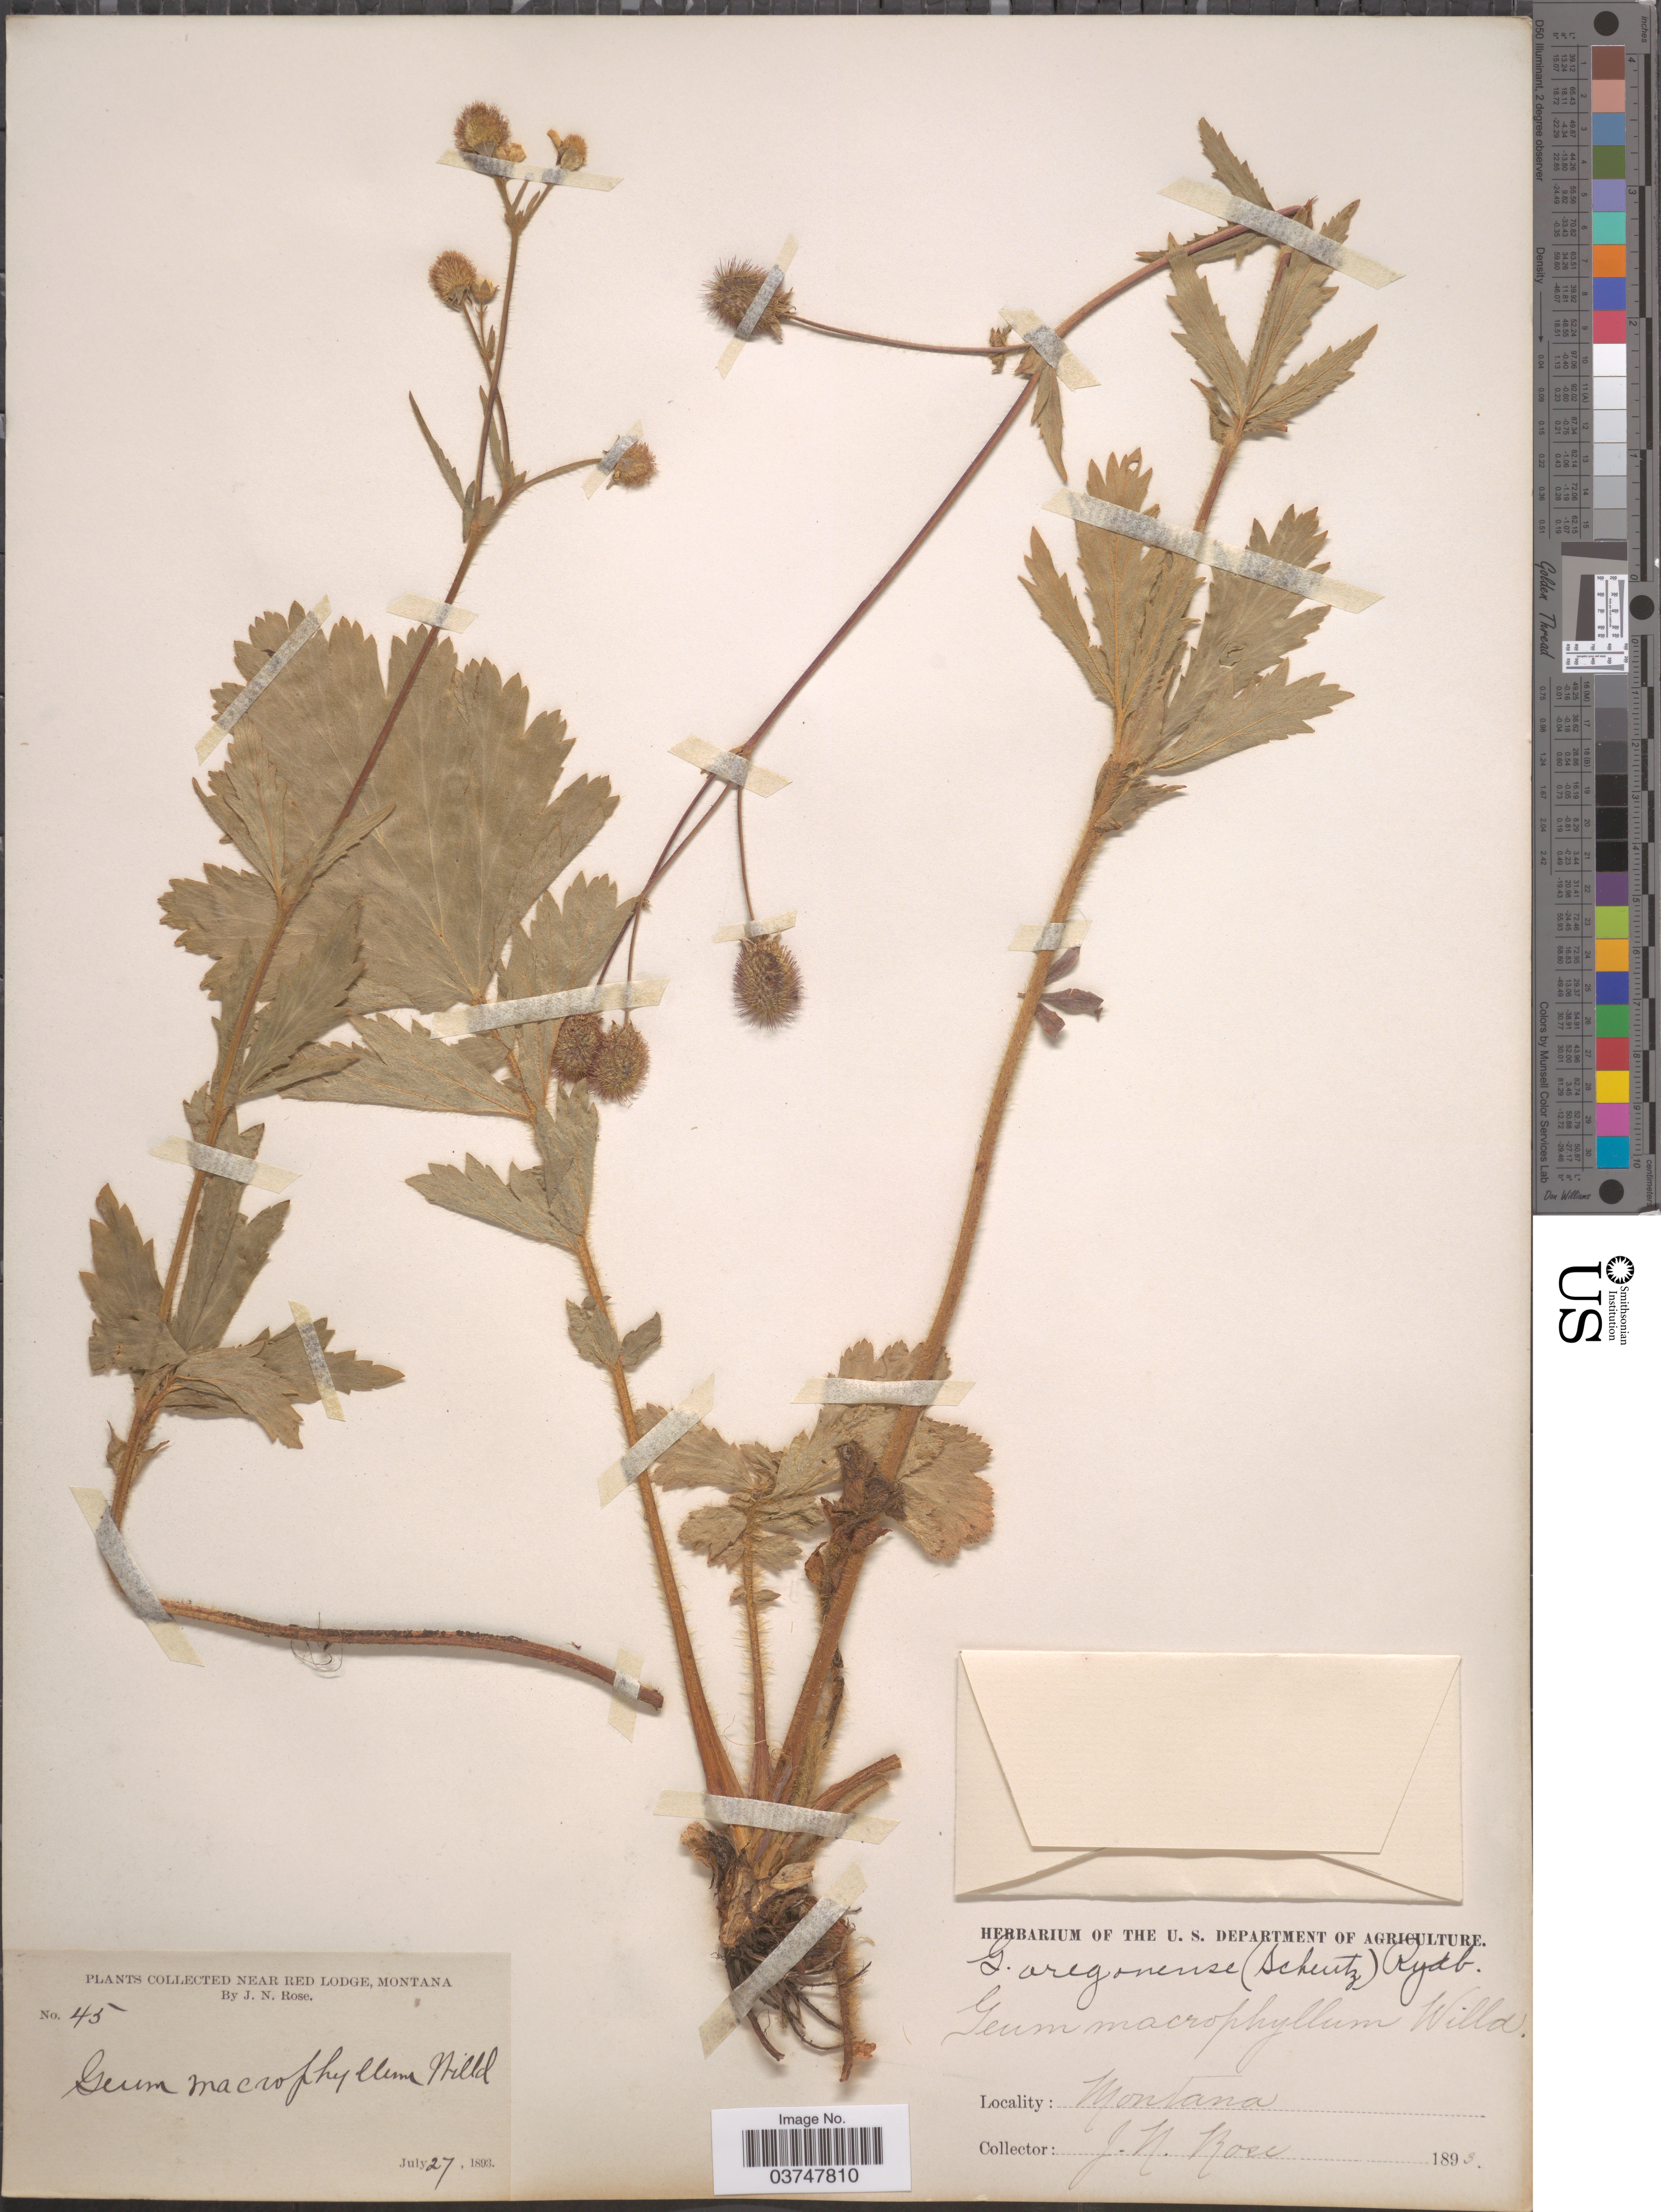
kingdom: Plantae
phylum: Tracheophyta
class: Magnoliopsida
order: Rosales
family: Rosaceae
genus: Geum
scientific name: Geum oregonense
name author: Rydb.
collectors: J. N. Rose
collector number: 45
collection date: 1893-07-27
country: United States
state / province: Montana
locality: Near Red Lodge.